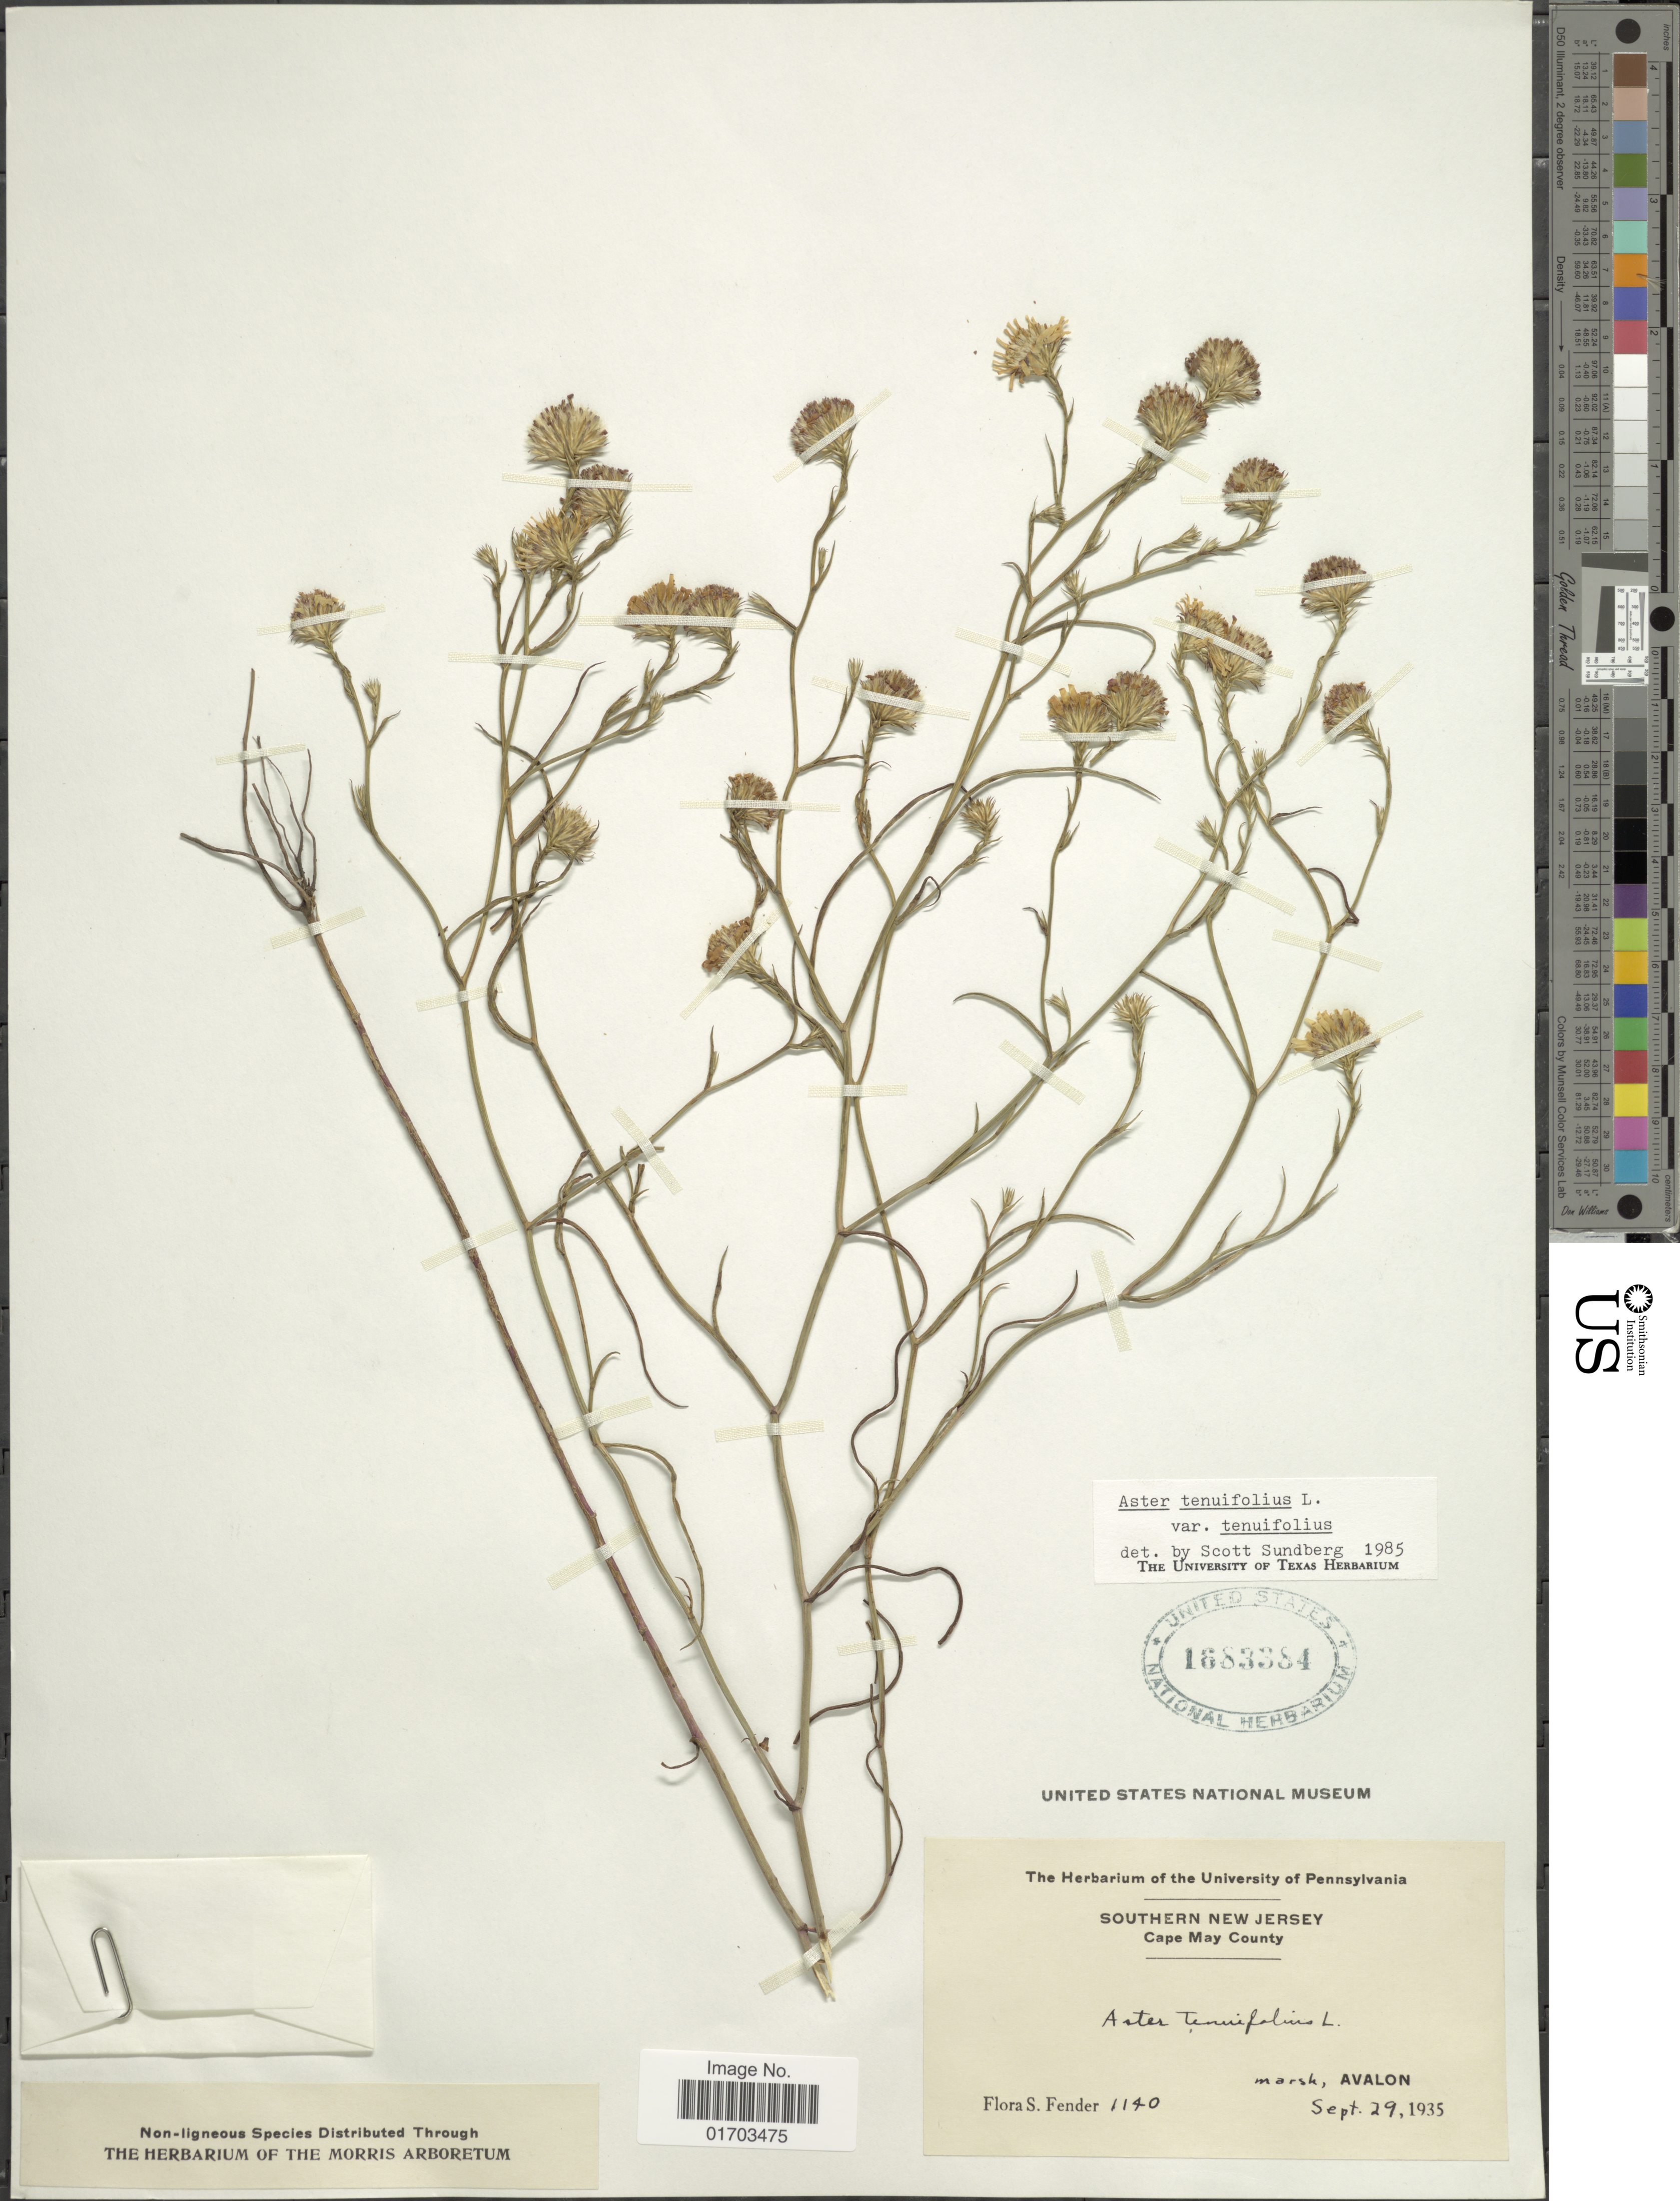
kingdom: Plantae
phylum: Tracheophyta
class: Magnoliopsida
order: Asterales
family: Asteraceae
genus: Symphyotrichum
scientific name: Symphyotrichum tenuifolium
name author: (L.) G.L. Nesom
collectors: F. Fender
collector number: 1140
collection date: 1935-09-29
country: United States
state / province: New Jersey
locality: Southern New Jersey, Cape May County, Avalon.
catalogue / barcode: US 1683384